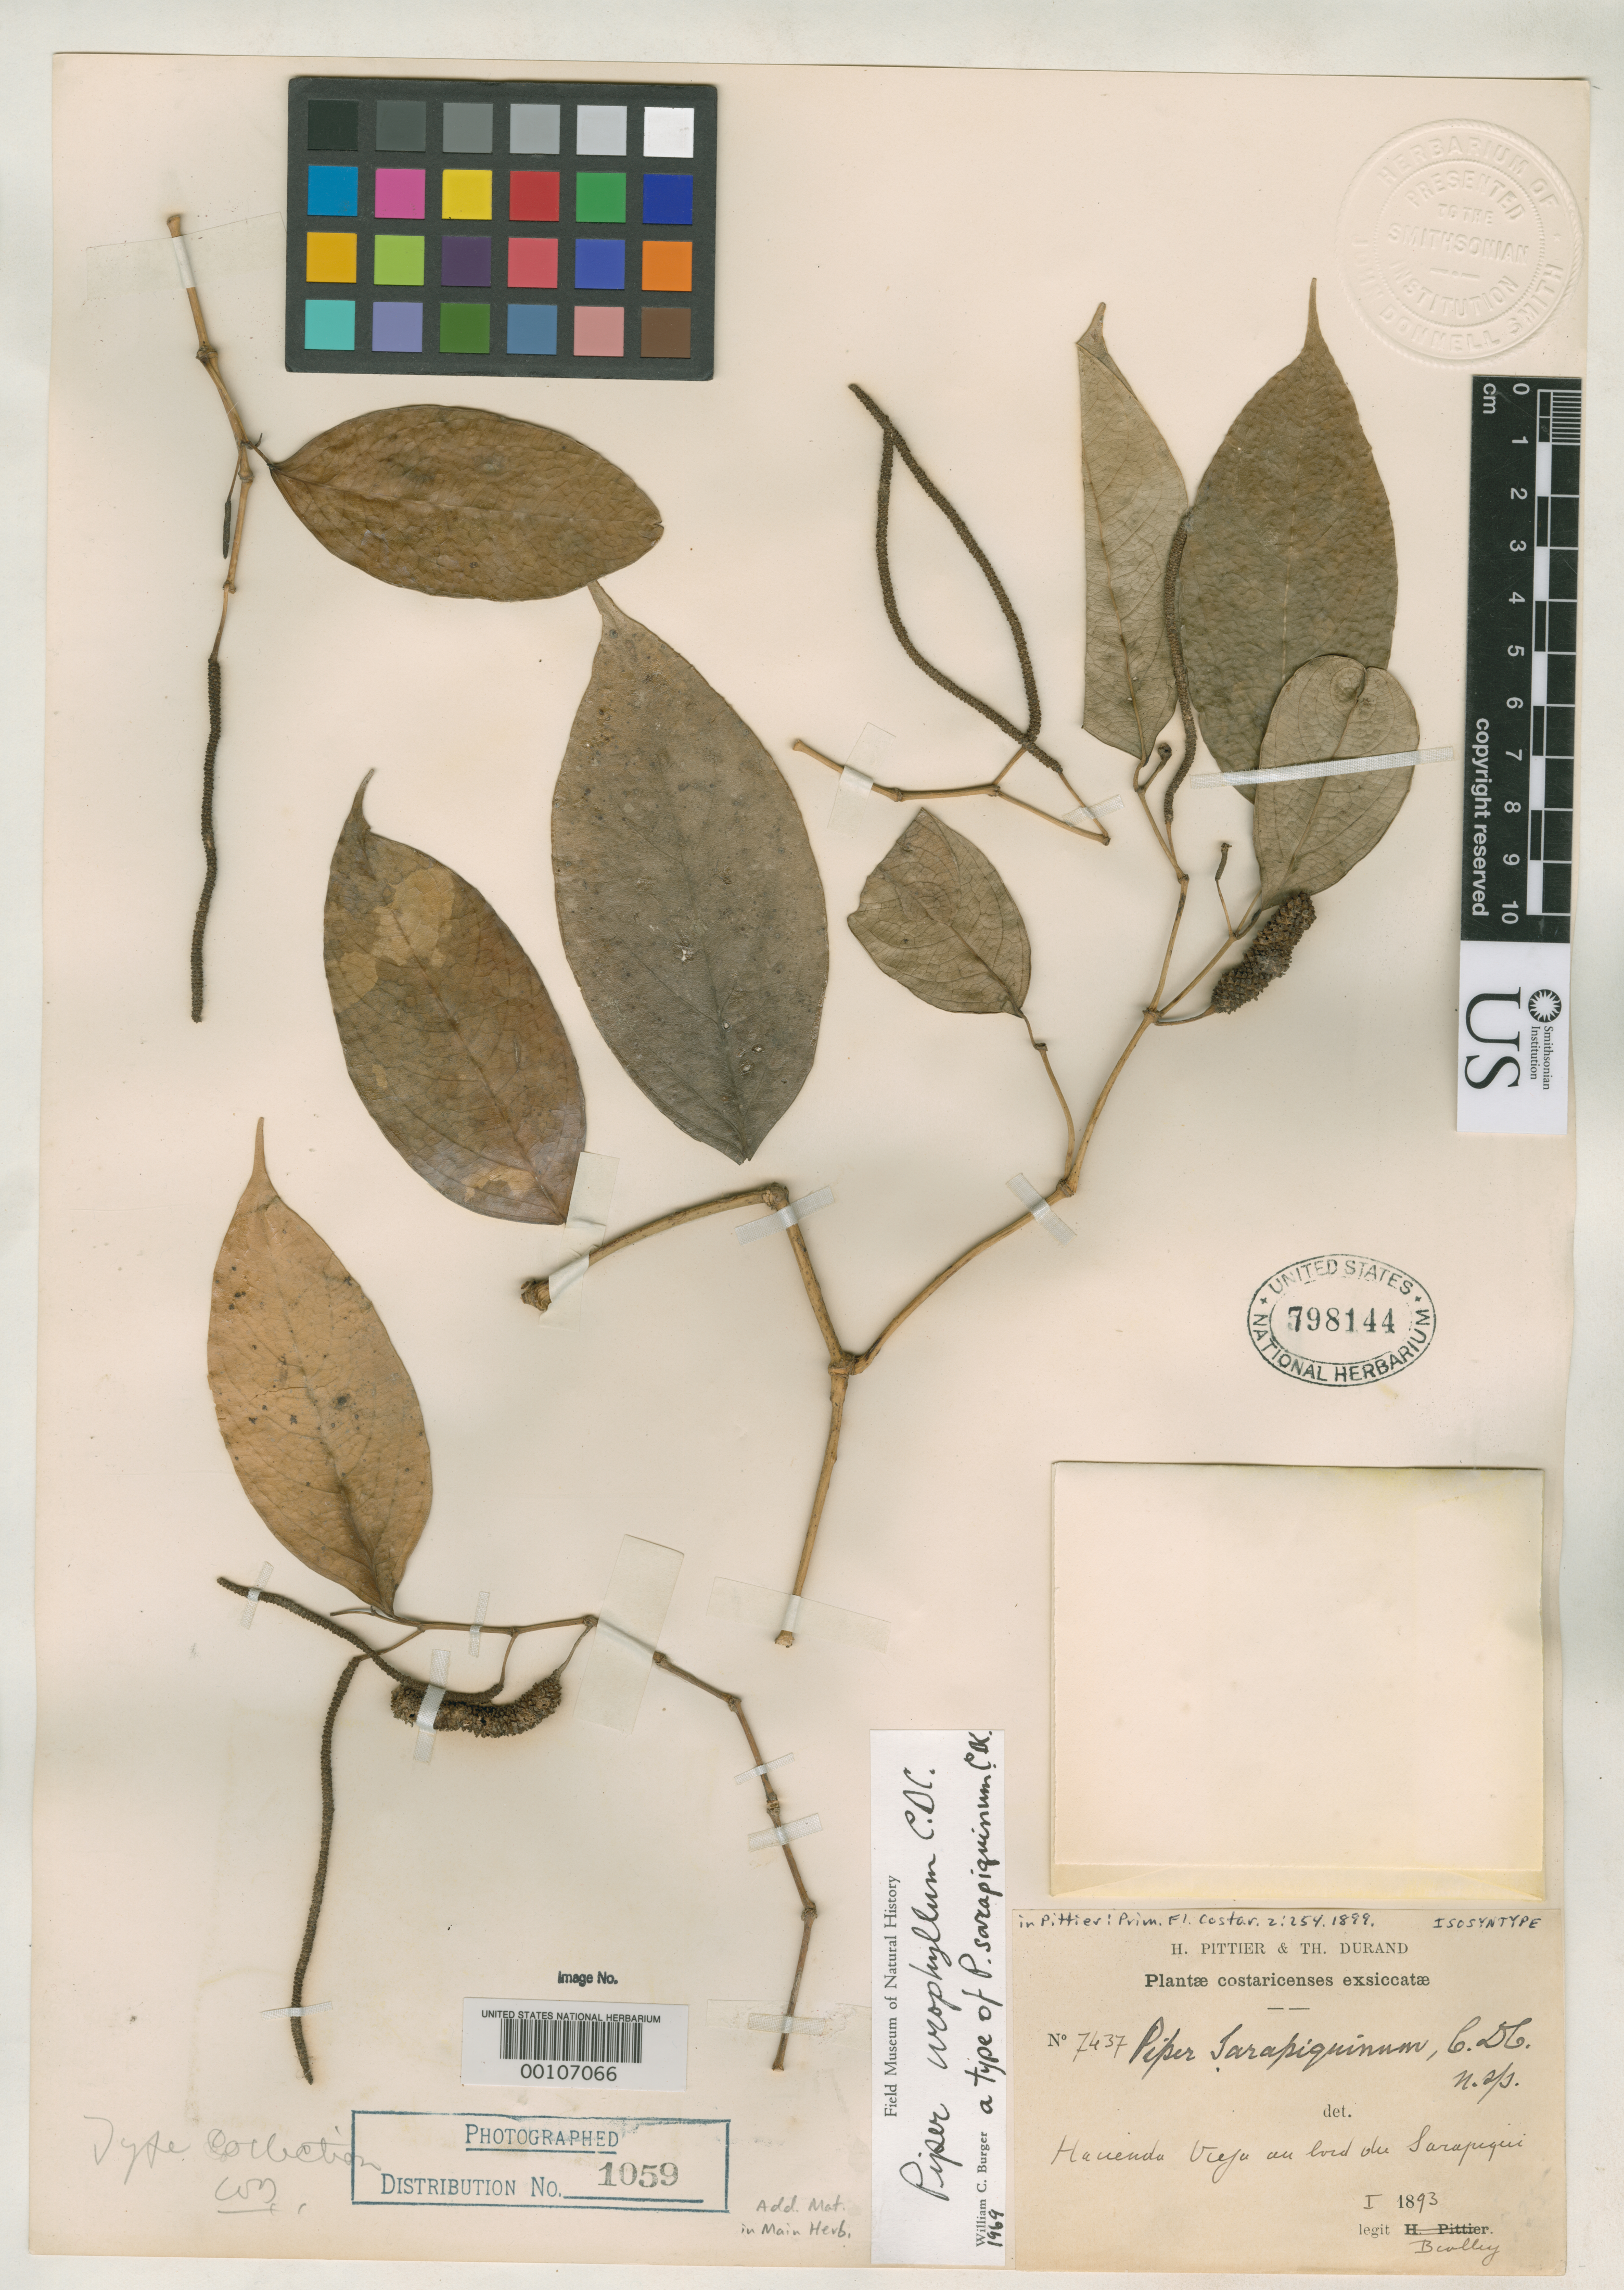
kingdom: Plantae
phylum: Tracheophyta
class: Magnoliopsida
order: Piperales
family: Piperaceae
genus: Piper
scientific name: Piper sarapiquinum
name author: C. DC. in Pittier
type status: Isosyntype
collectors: P. Biolley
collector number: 7437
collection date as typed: Jan 1893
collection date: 1893-01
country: Costa Rica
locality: Hacienda Vieja, near Sarapiqui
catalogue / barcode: US 798144